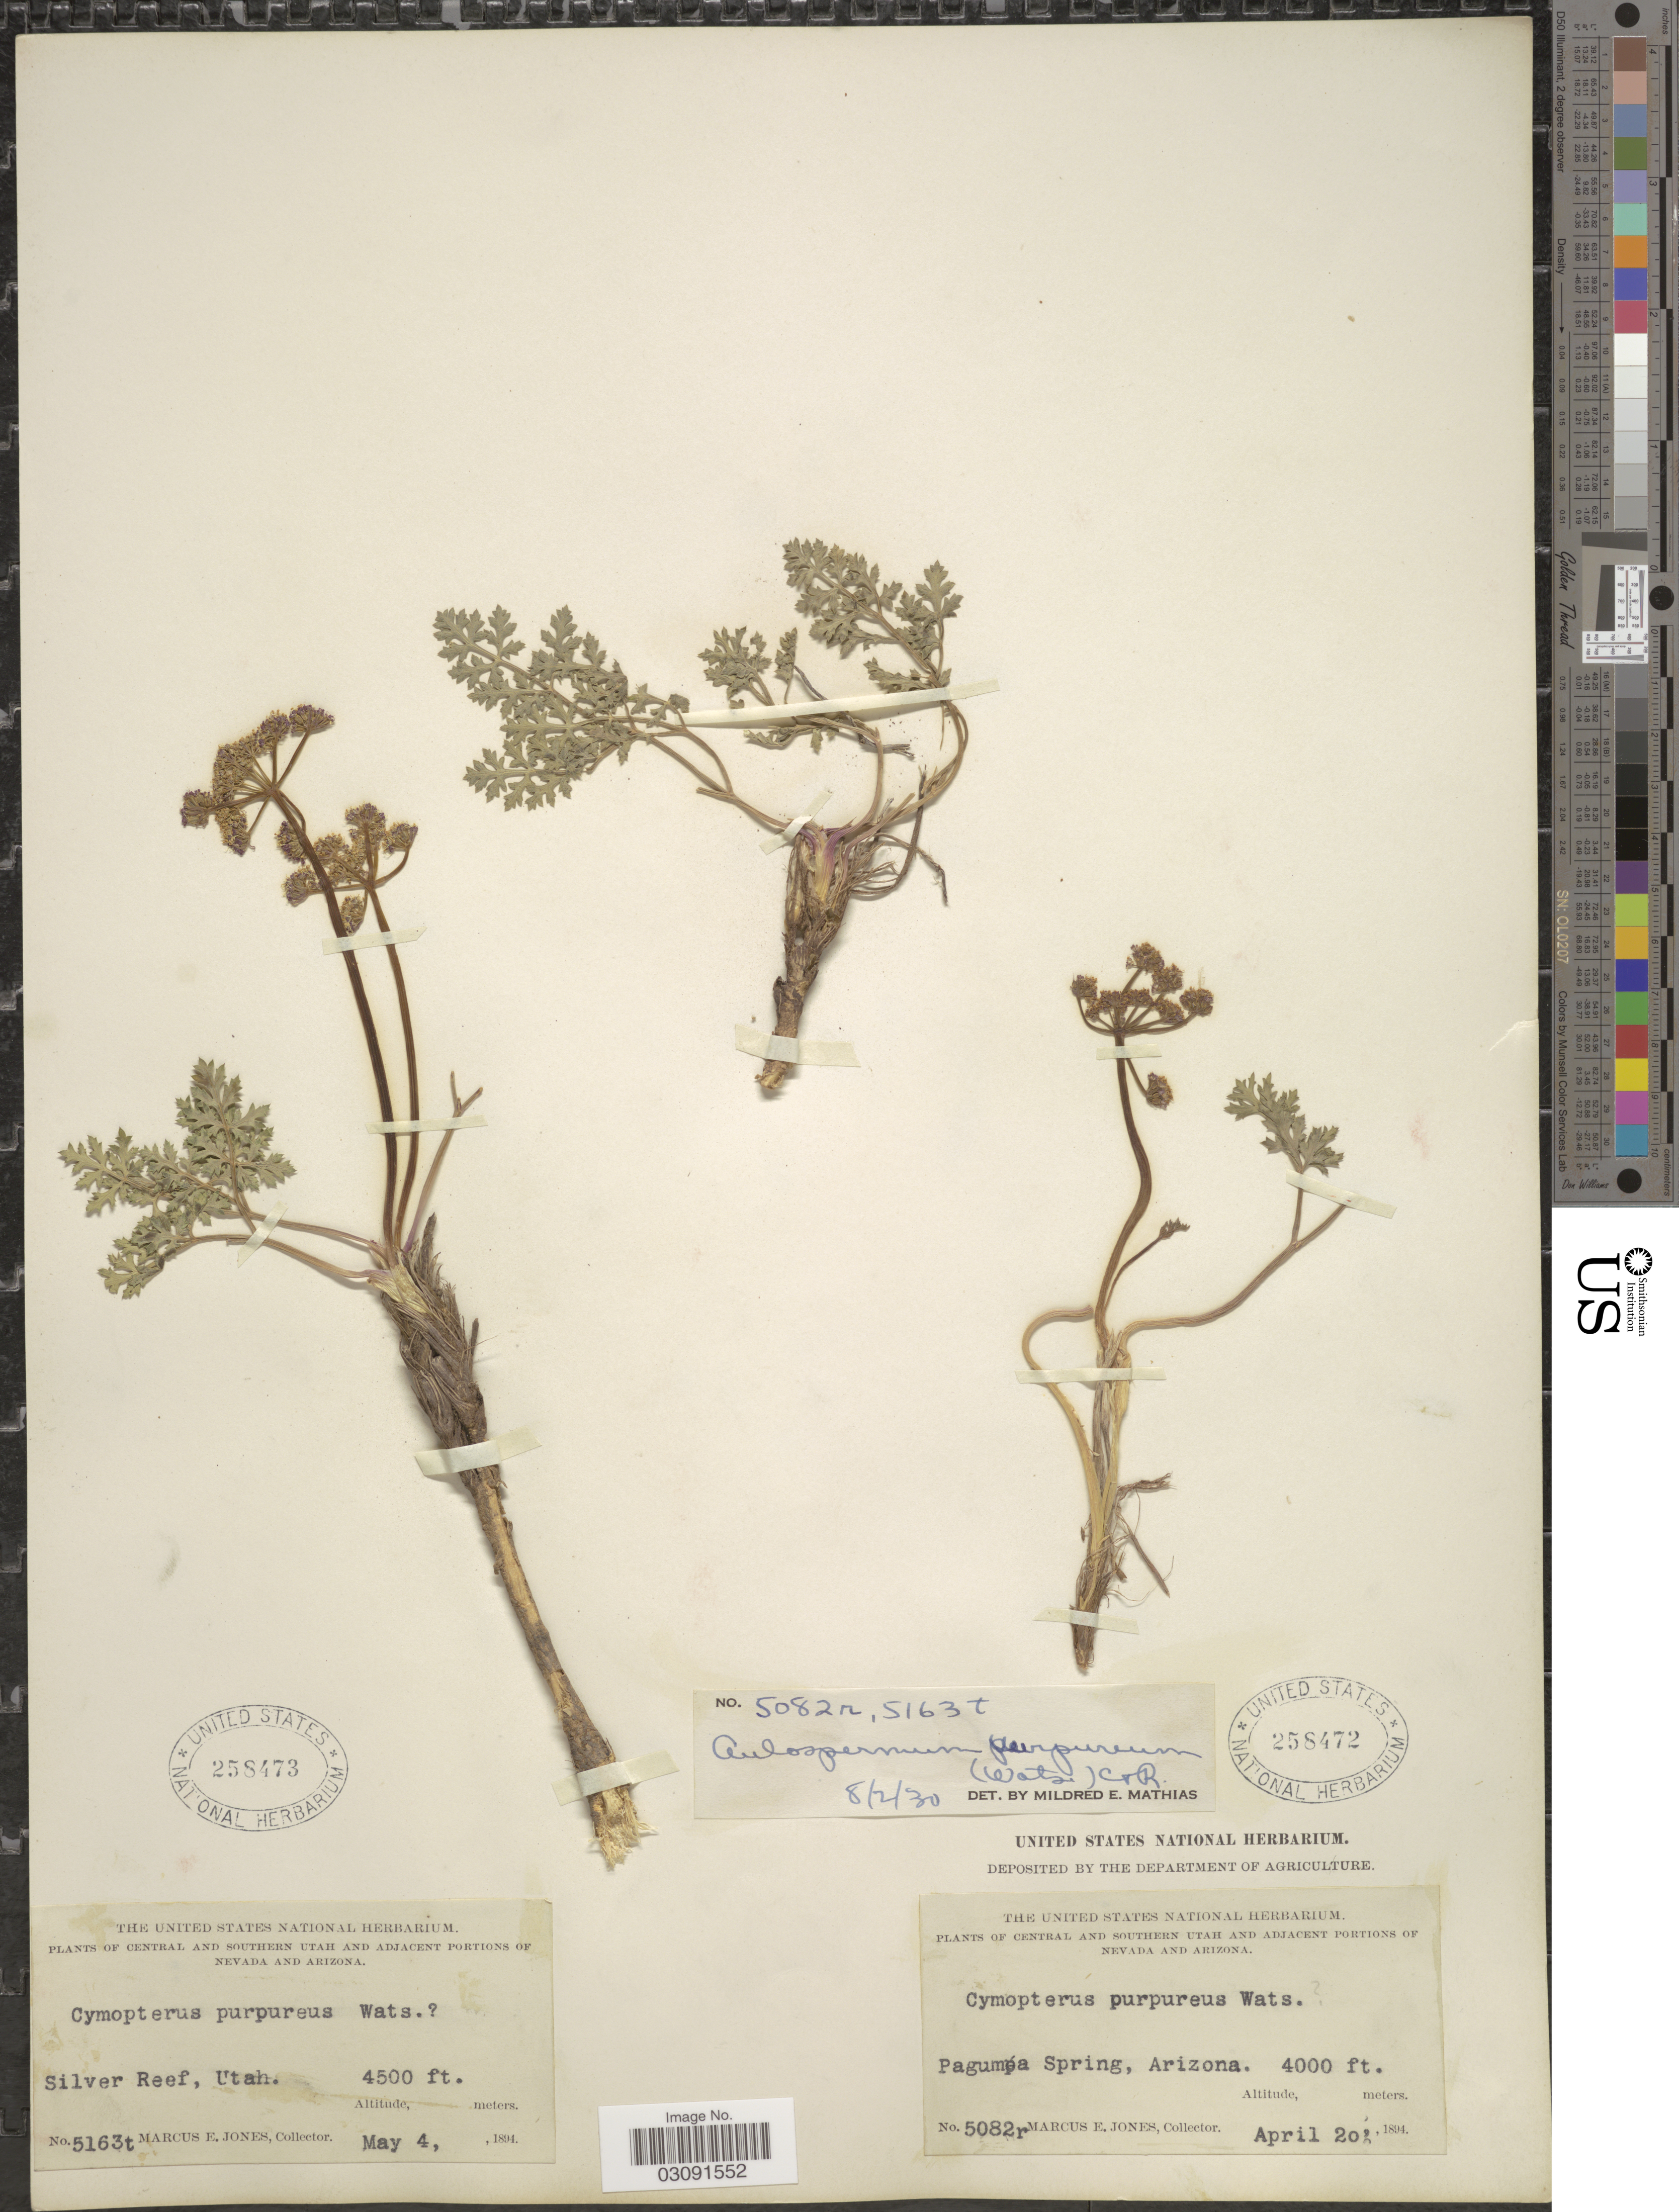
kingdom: Plantae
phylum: Tracheophyta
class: Magnoliopsida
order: Apiales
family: Apiaceae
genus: Cymopterus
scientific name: Cymopterus purpureus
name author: S. Watson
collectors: M. E. Jones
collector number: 5163t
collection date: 1894-05-04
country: United States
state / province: Utah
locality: Central and Southern Utah, Silver Reef.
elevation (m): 1372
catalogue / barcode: US 258473